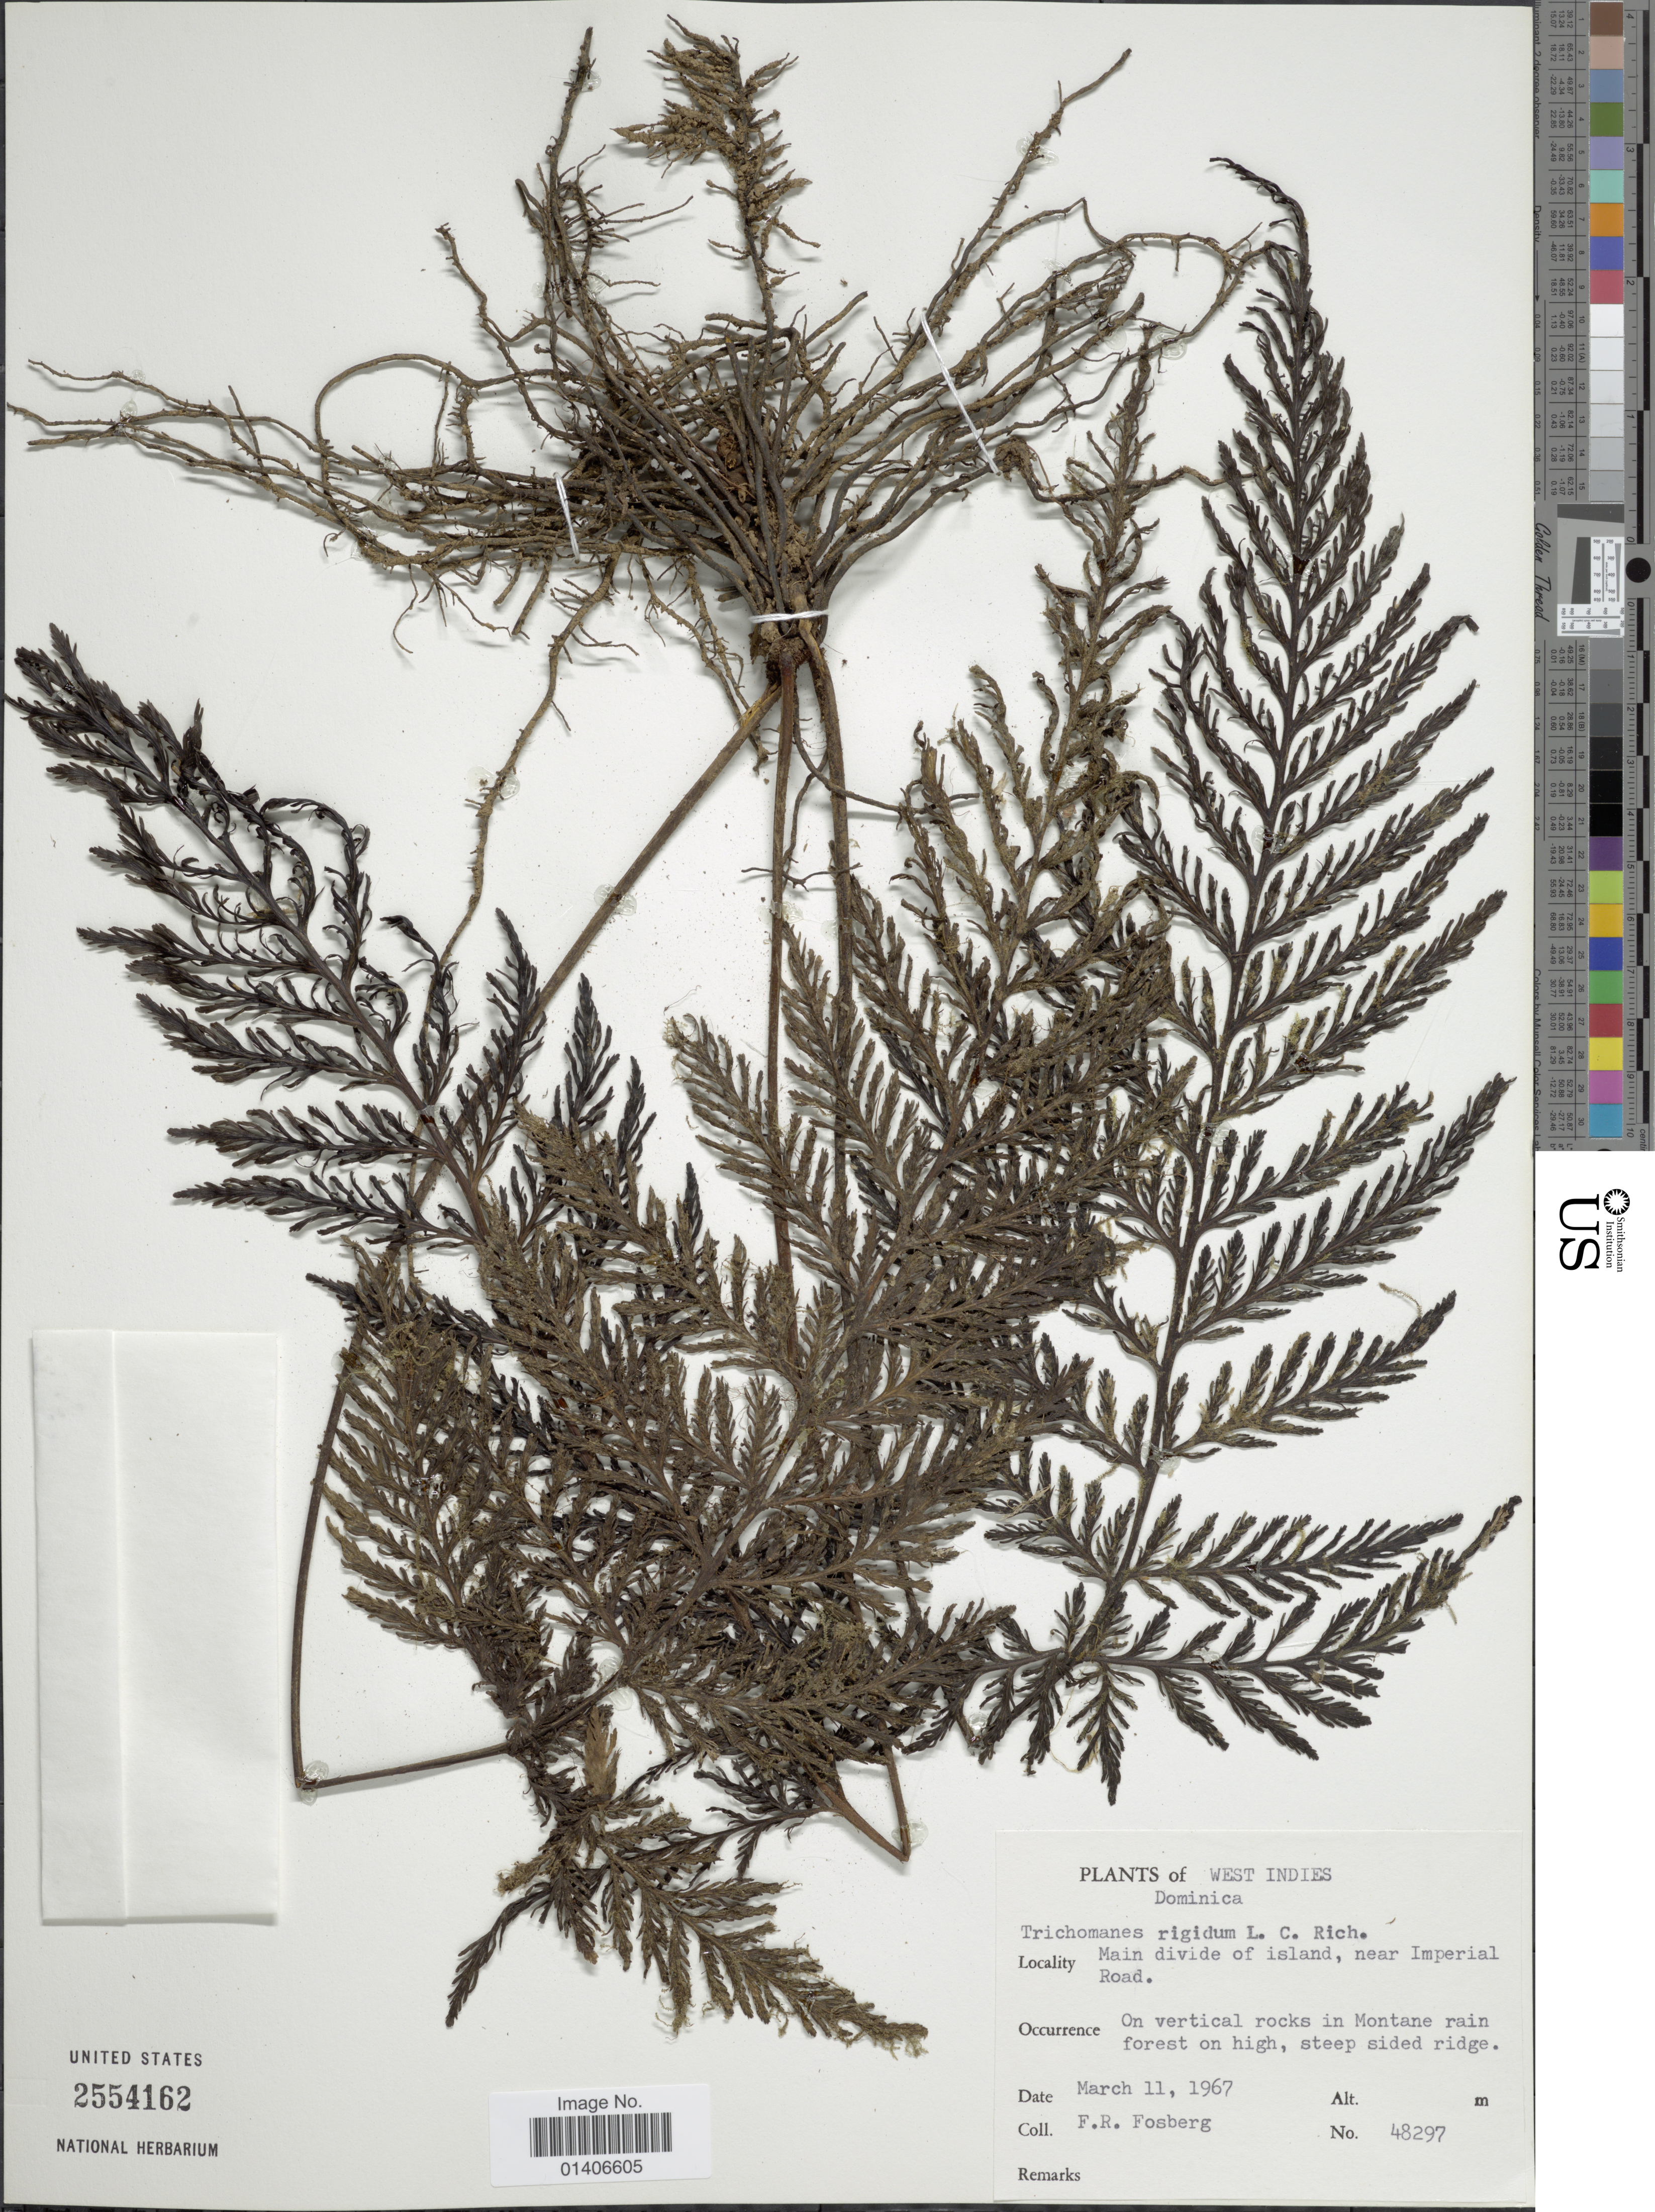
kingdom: Plantae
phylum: Tracheophyta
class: Polypodiopsida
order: Hymenophyllales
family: Hymenophyllaceae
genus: Abrodictyum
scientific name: Abrodictyum rigidum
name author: (Sw.) Ebihara & Dubuisson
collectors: F. R. Fosberg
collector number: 48297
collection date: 1967-03-11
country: Dominica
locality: West Indies, Main divide of island, near Imperial Road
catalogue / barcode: US 2554162